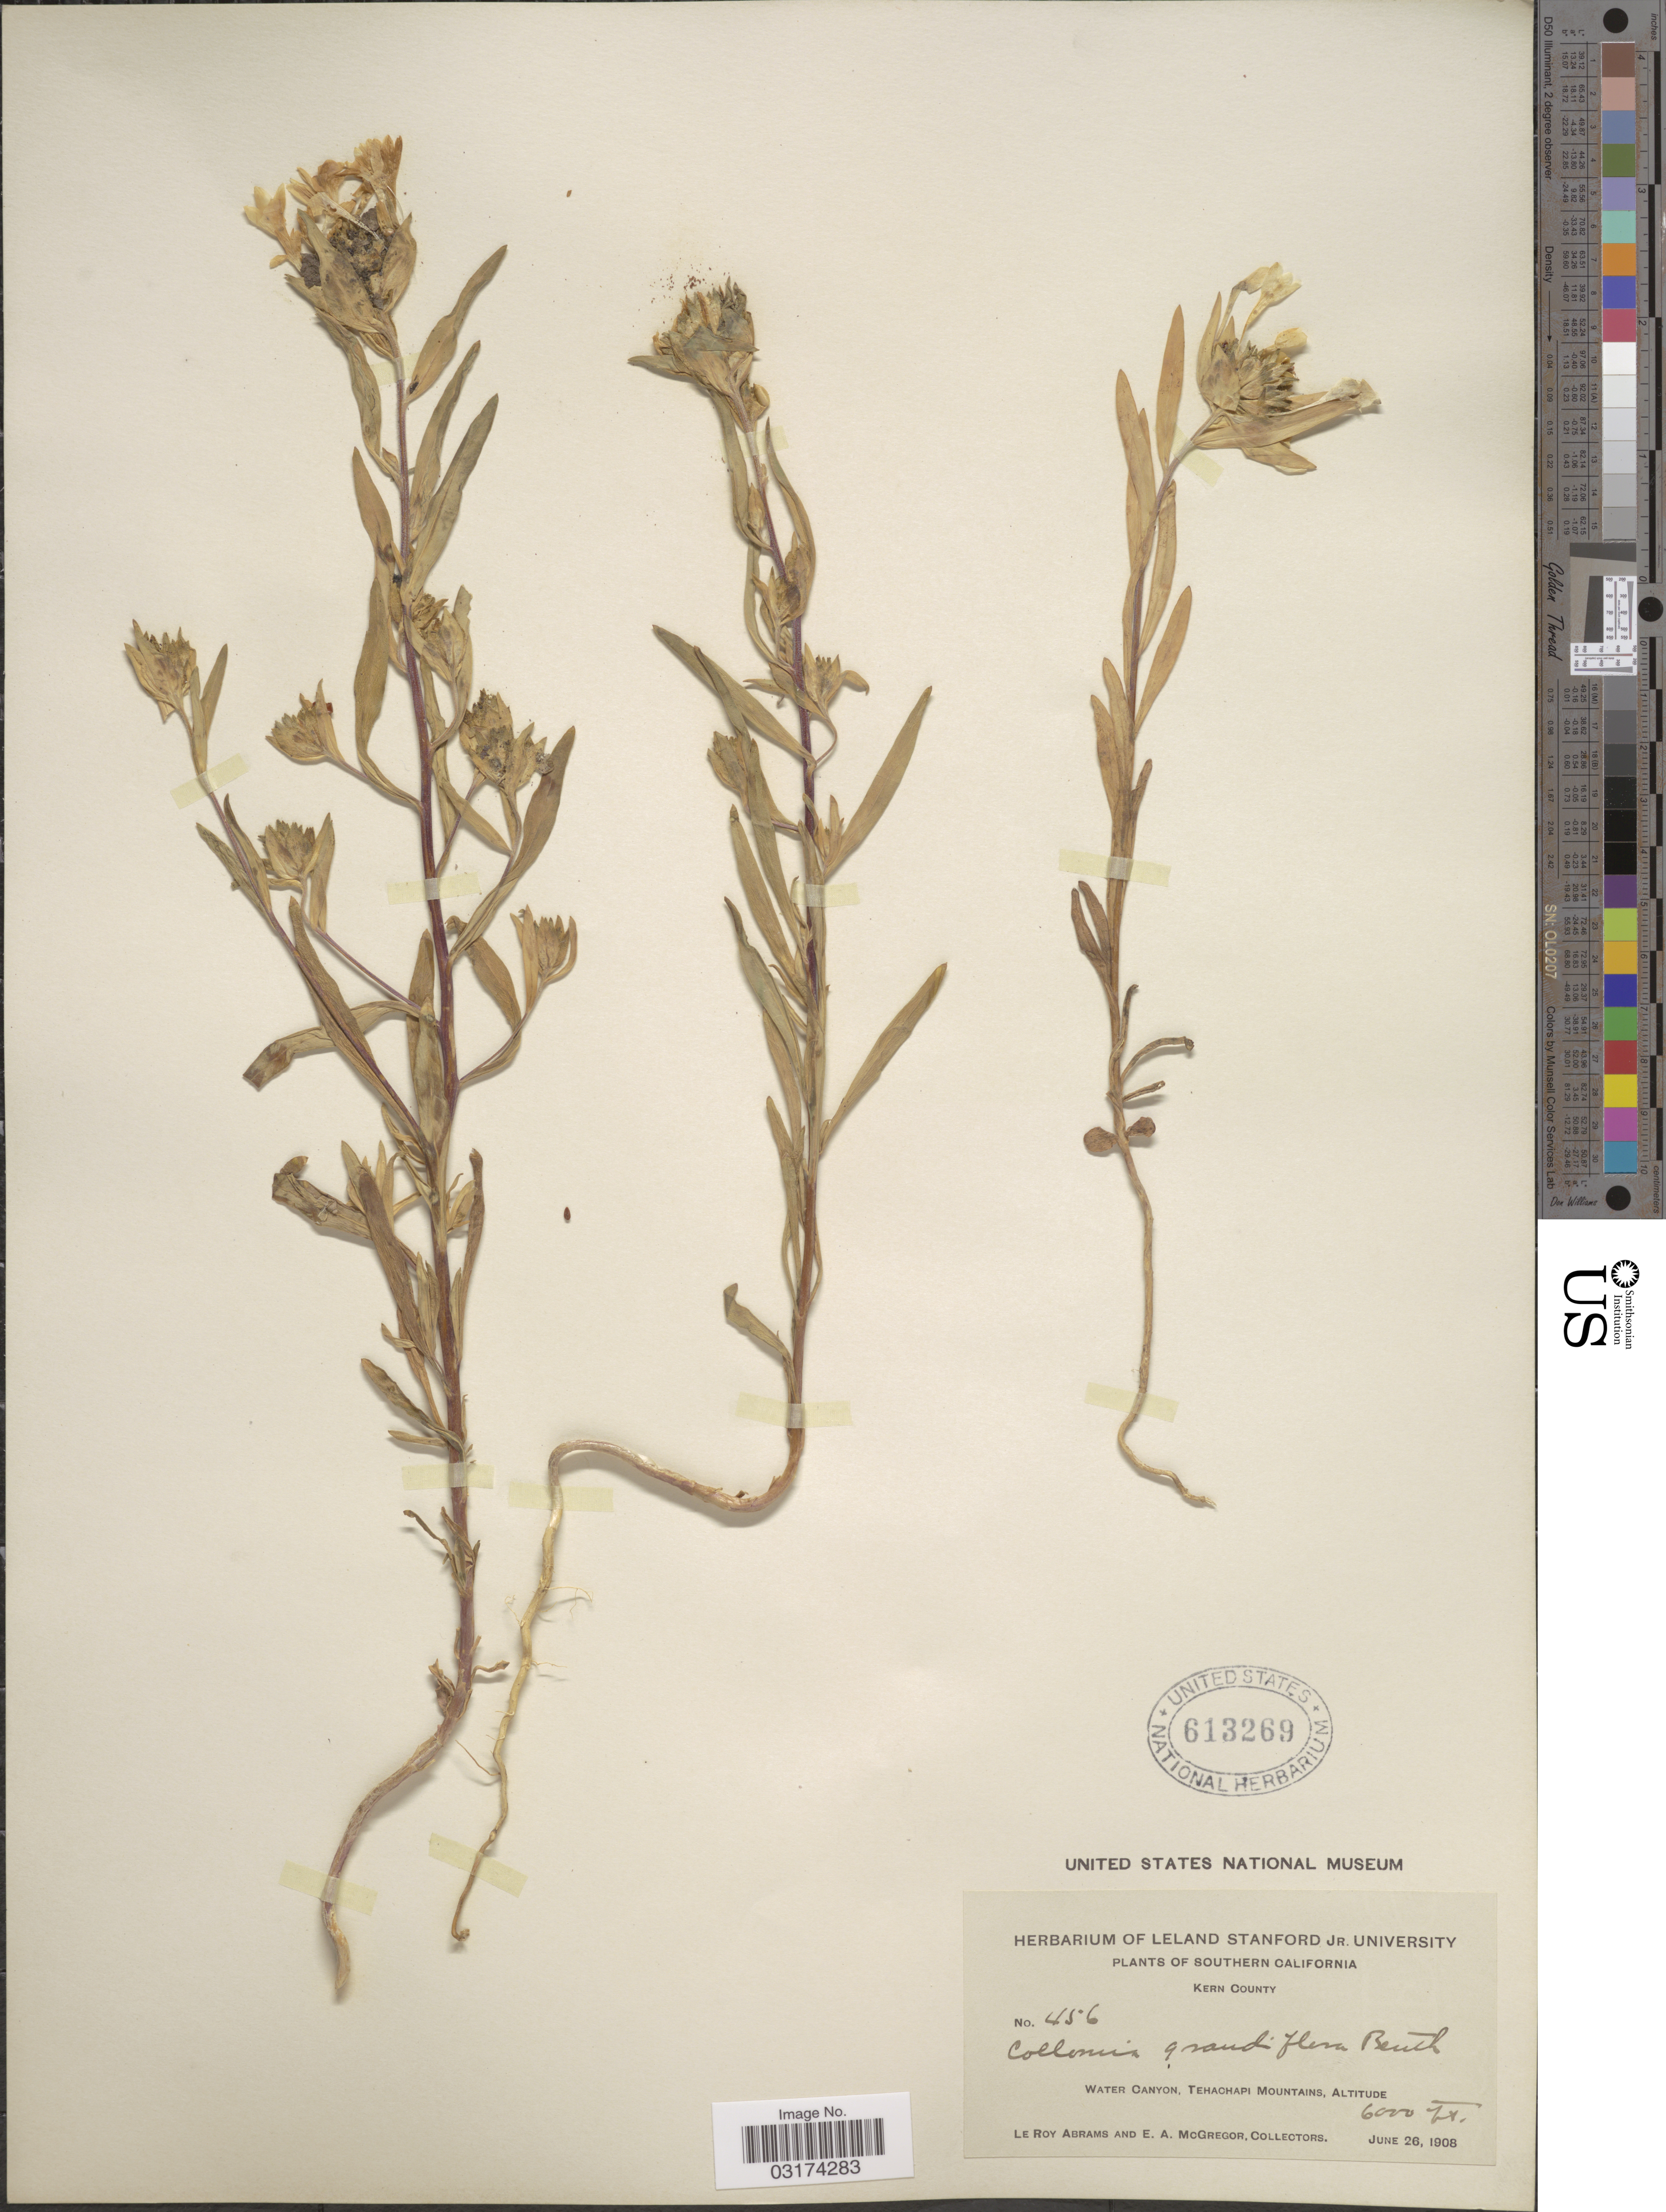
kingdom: Plantae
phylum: Tracheophyta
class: Magnoliopsida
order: Ericales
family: Polemoniaceae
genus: Collomia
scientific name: Collomia grandiflora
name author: Douglas ex Lindl.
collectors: L. Abrams & E. A. McGregor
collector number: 456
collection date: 1908-06-26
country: United States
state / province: California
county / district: Kern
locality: Southern California. Kern County. Water Canyon, Tehachapi Mountains.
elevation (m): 1829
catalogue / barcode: US 613269